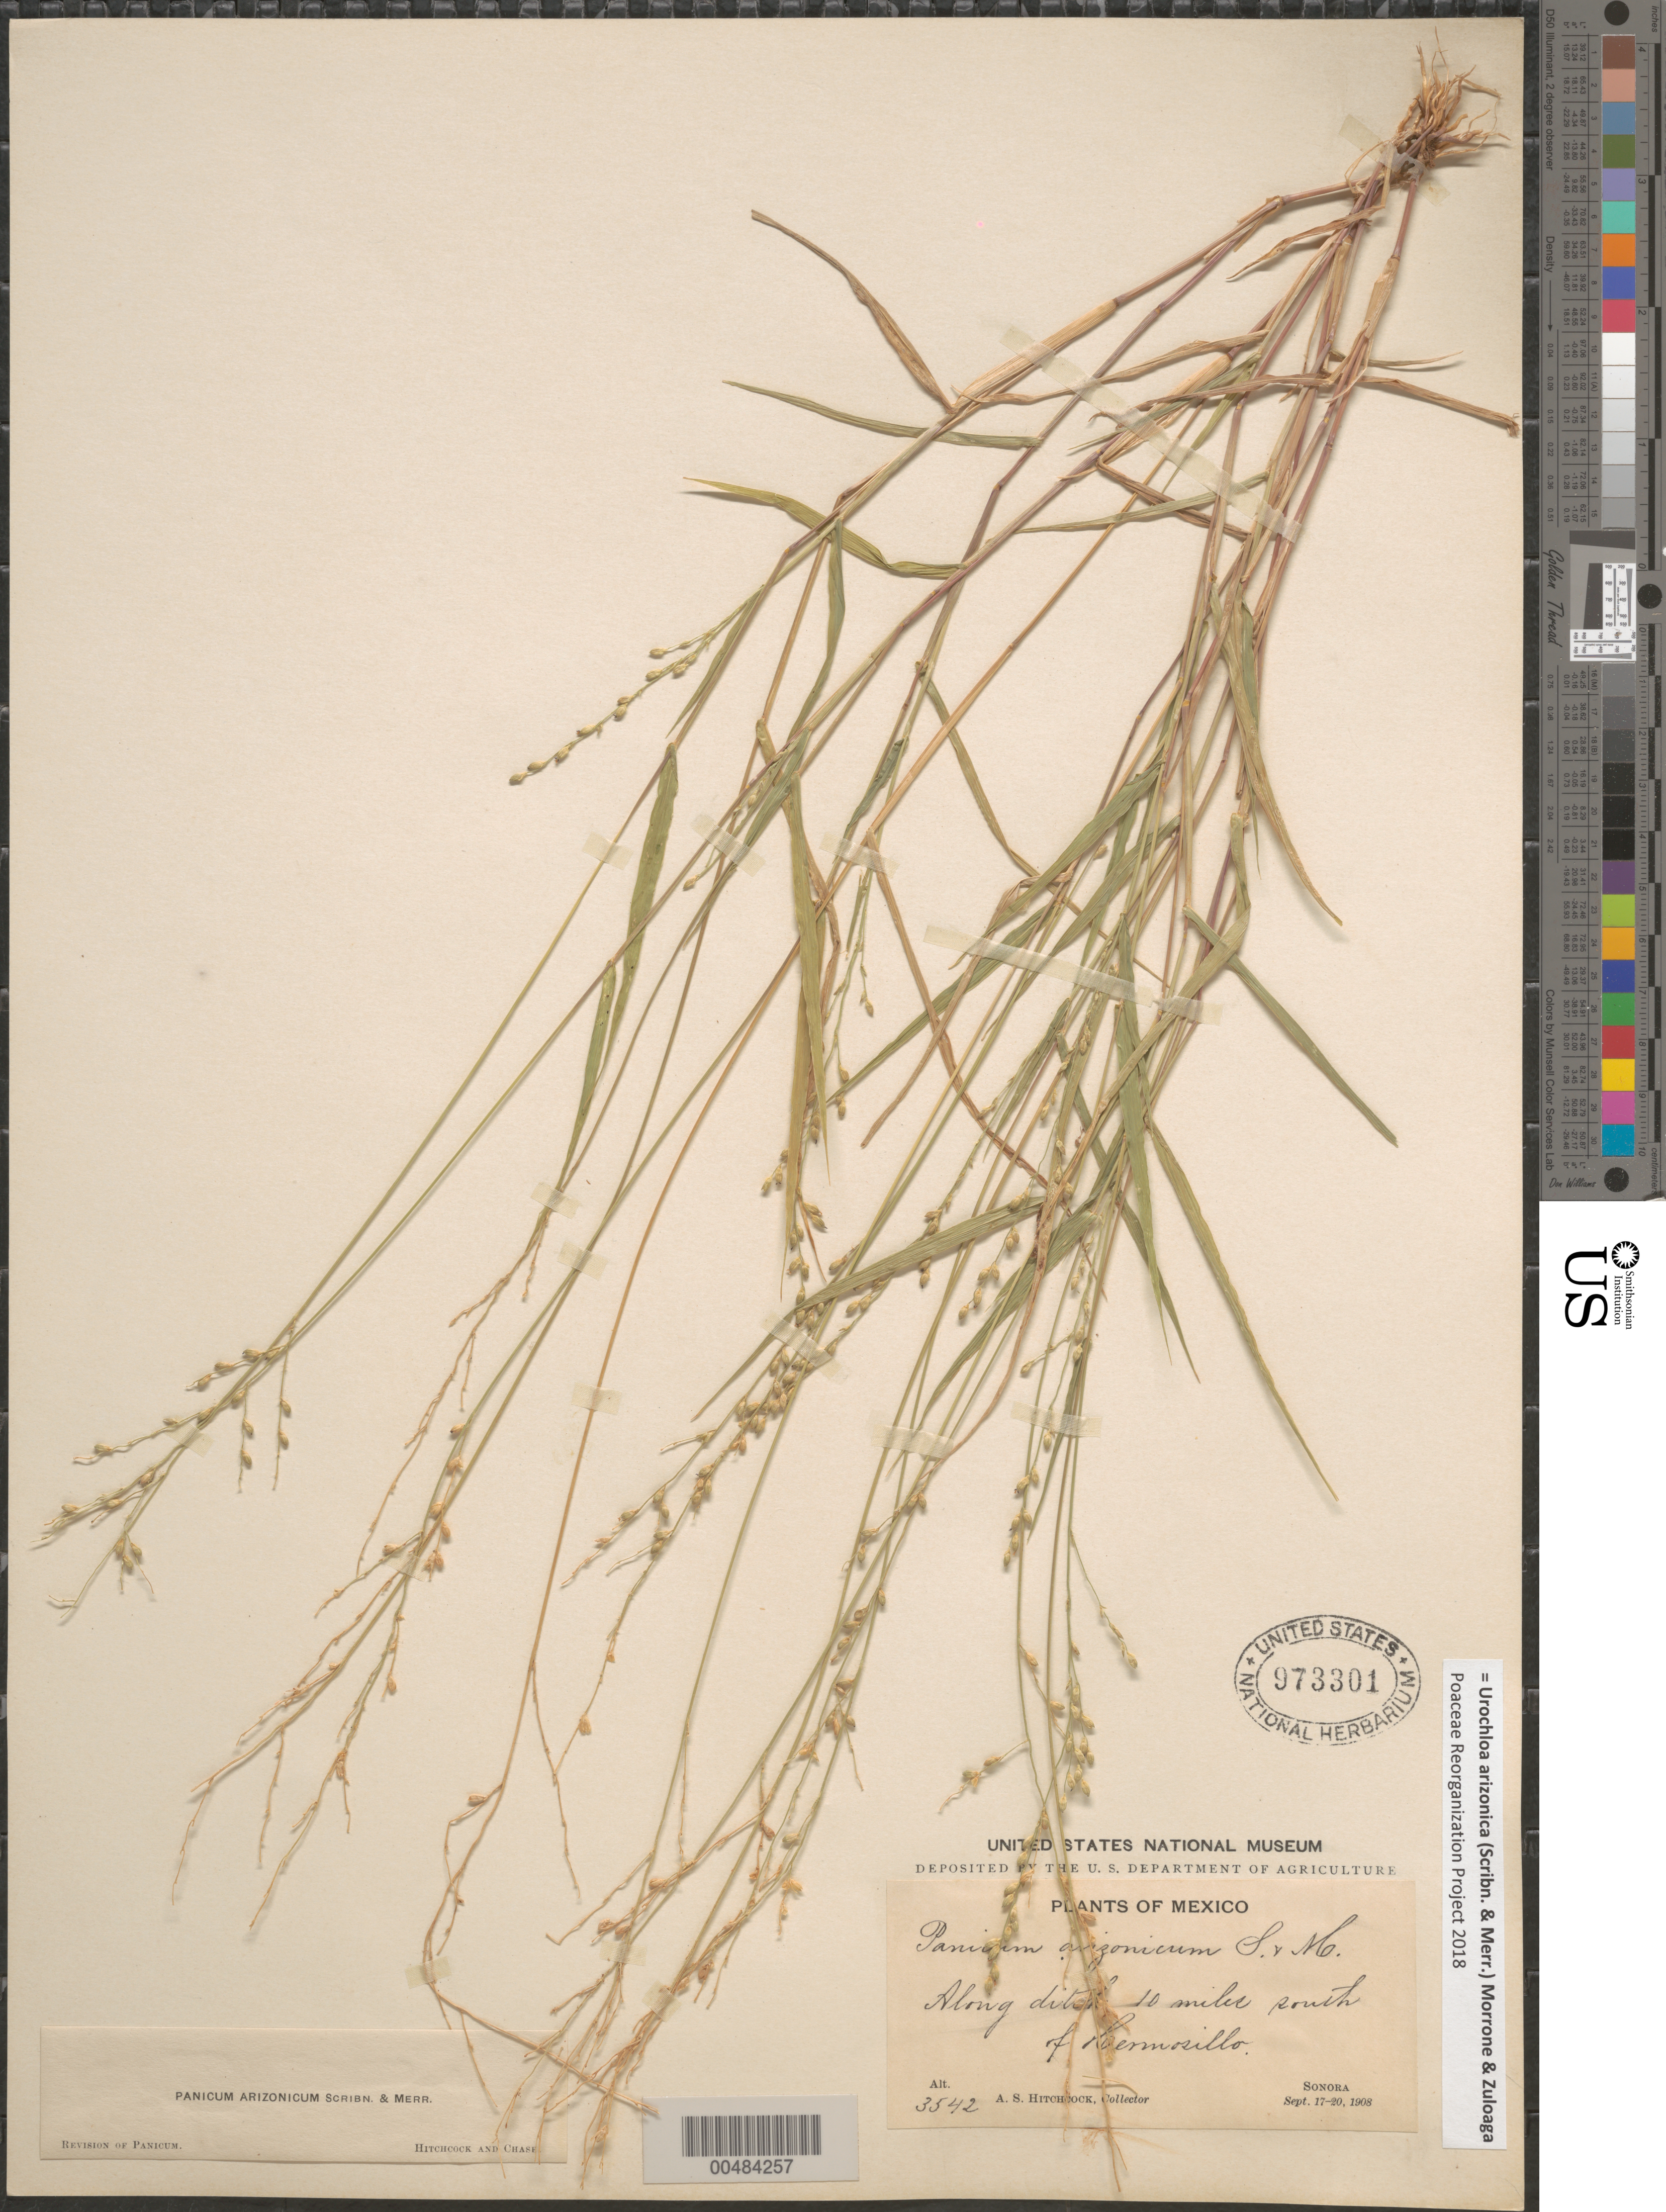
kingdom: Plantae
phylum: Tracheophyta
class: Liliopsida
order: Poales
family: Poaceae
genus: Brachiaria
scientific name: Brachiaria arizonicum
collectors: A. S. Hitchcock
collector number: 3542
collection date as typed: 17 Sep 1908 to 20 Sep 1908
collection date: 1908-09-17/1908-09-20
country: Mexico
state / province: Guerrero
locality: Along ditch 10 mi S of Hermosillo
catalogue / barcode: US 973301